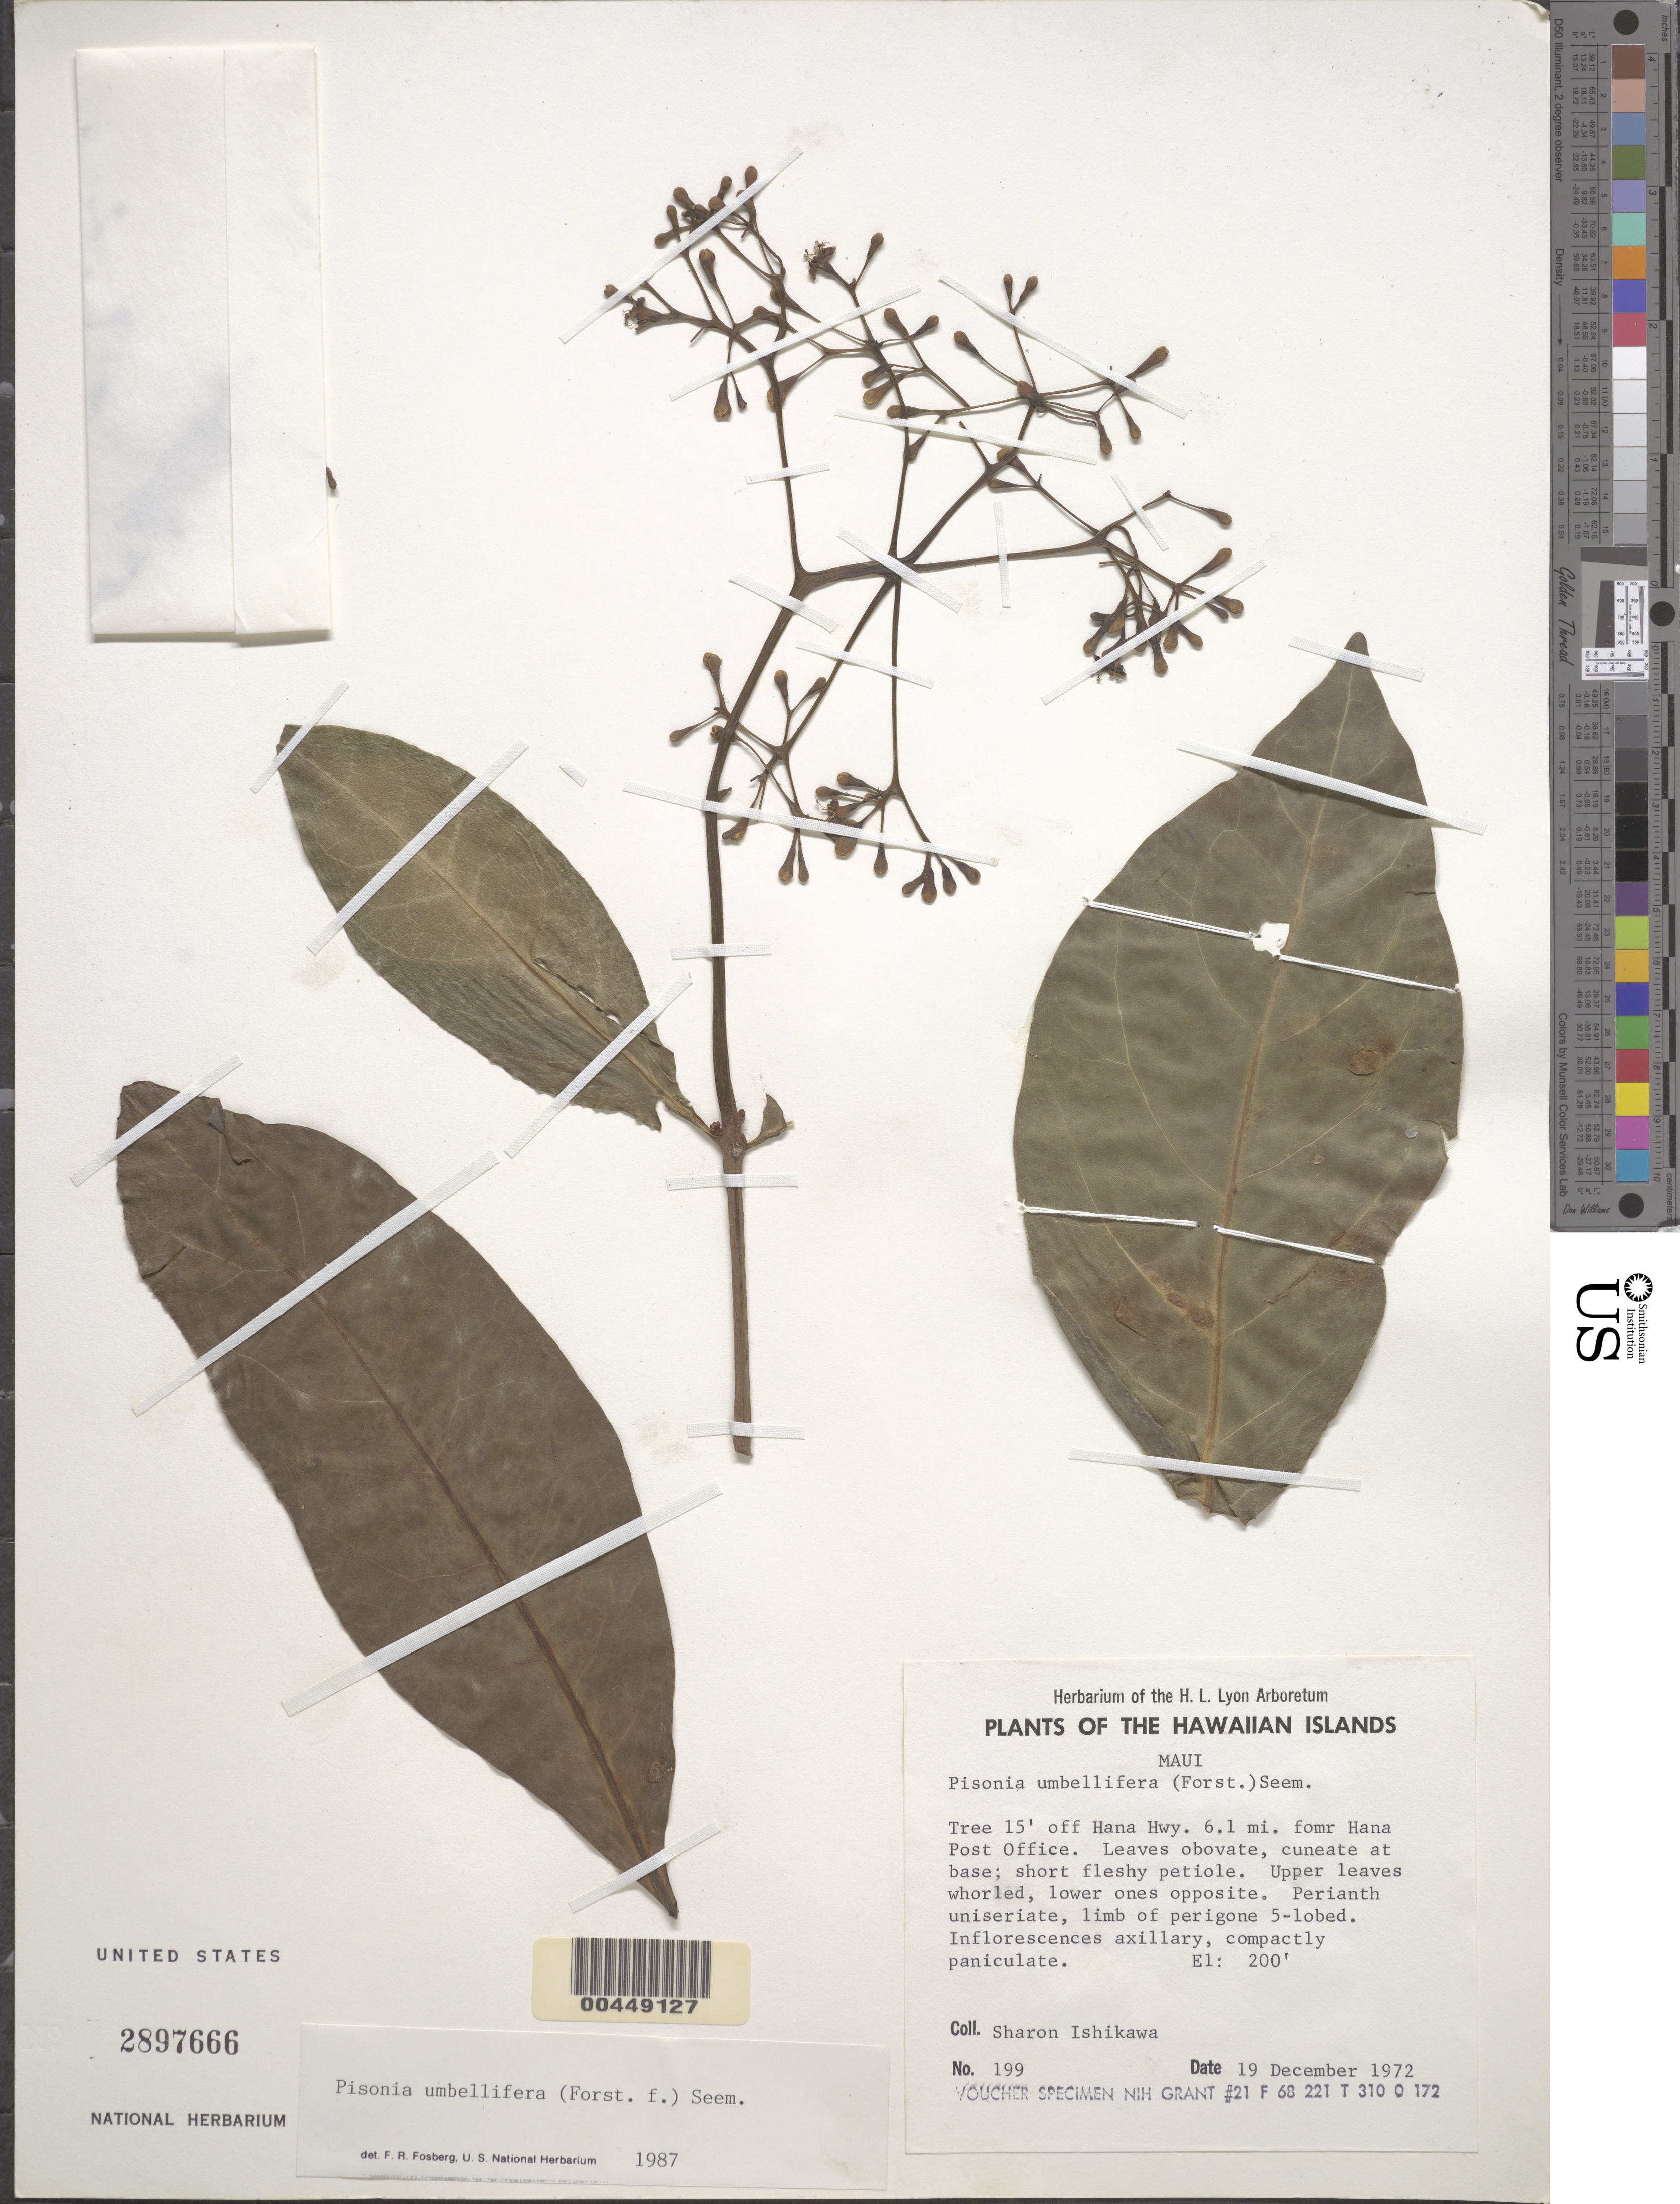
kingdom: Plantae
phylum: Tracheophyta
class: Magnoliopsida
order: Caryophyllales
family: Nyctaginaceae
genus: Ceodes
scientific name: Ceodes umbellifera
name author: J.R. Forst. & G. Forst.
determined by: Wagner, W. L., (BOT), Smithsonian Institution - National Museum of Natural History (UNITED STATES)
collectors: S. S. Ishikawa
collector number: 199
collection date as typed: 19 Dec 1972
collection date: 1972-12-19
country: United States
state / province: Hawaii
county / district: Maui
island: Maui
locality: Off Hana Hwy, 6.1 mi from Hana Post Office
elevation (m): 61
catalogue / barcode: US 2897666